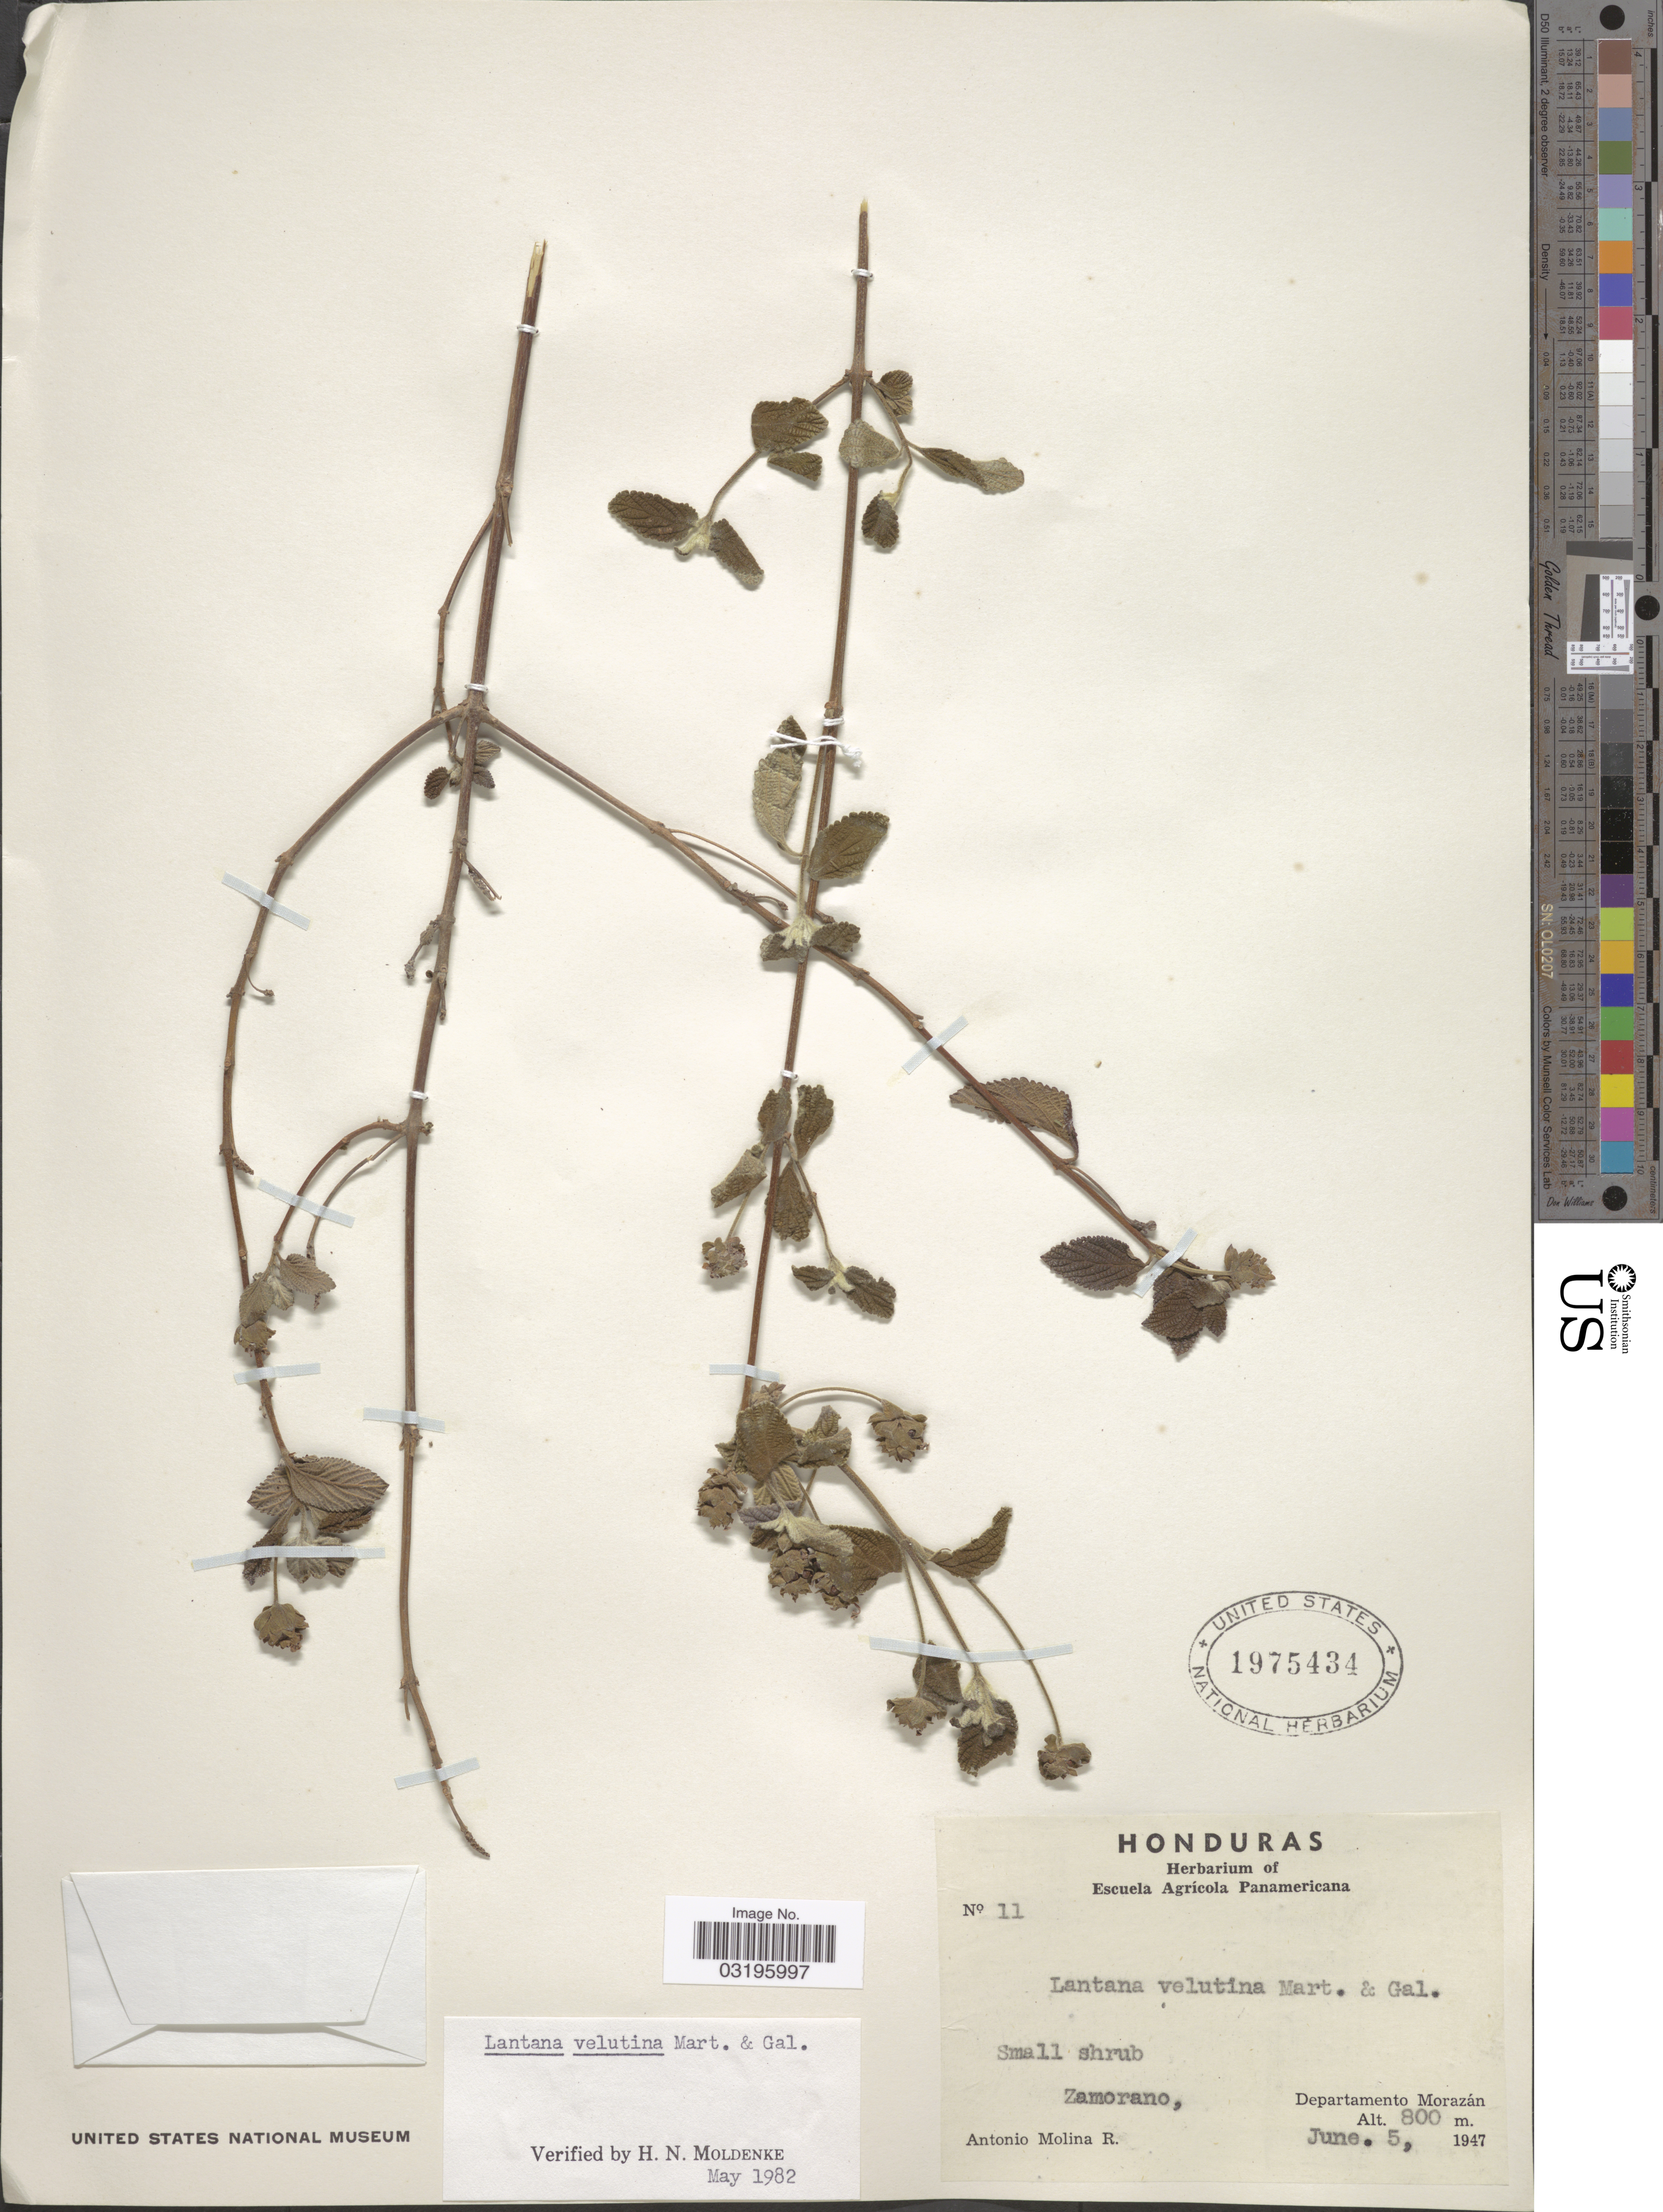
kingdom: Plantae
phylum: Tracheophyta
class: Magnoliopsida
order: Lamiales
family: Verbenaceae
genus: Lantana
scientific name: Lantana velutina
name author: M. Martens & Galeotti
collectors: A. Molina R.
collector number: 11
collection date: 1947-06-05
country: Honduras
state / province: Fco. Morazán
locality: Zamorano, Departamento Morazán.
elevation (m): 800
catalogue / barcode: US 1975434